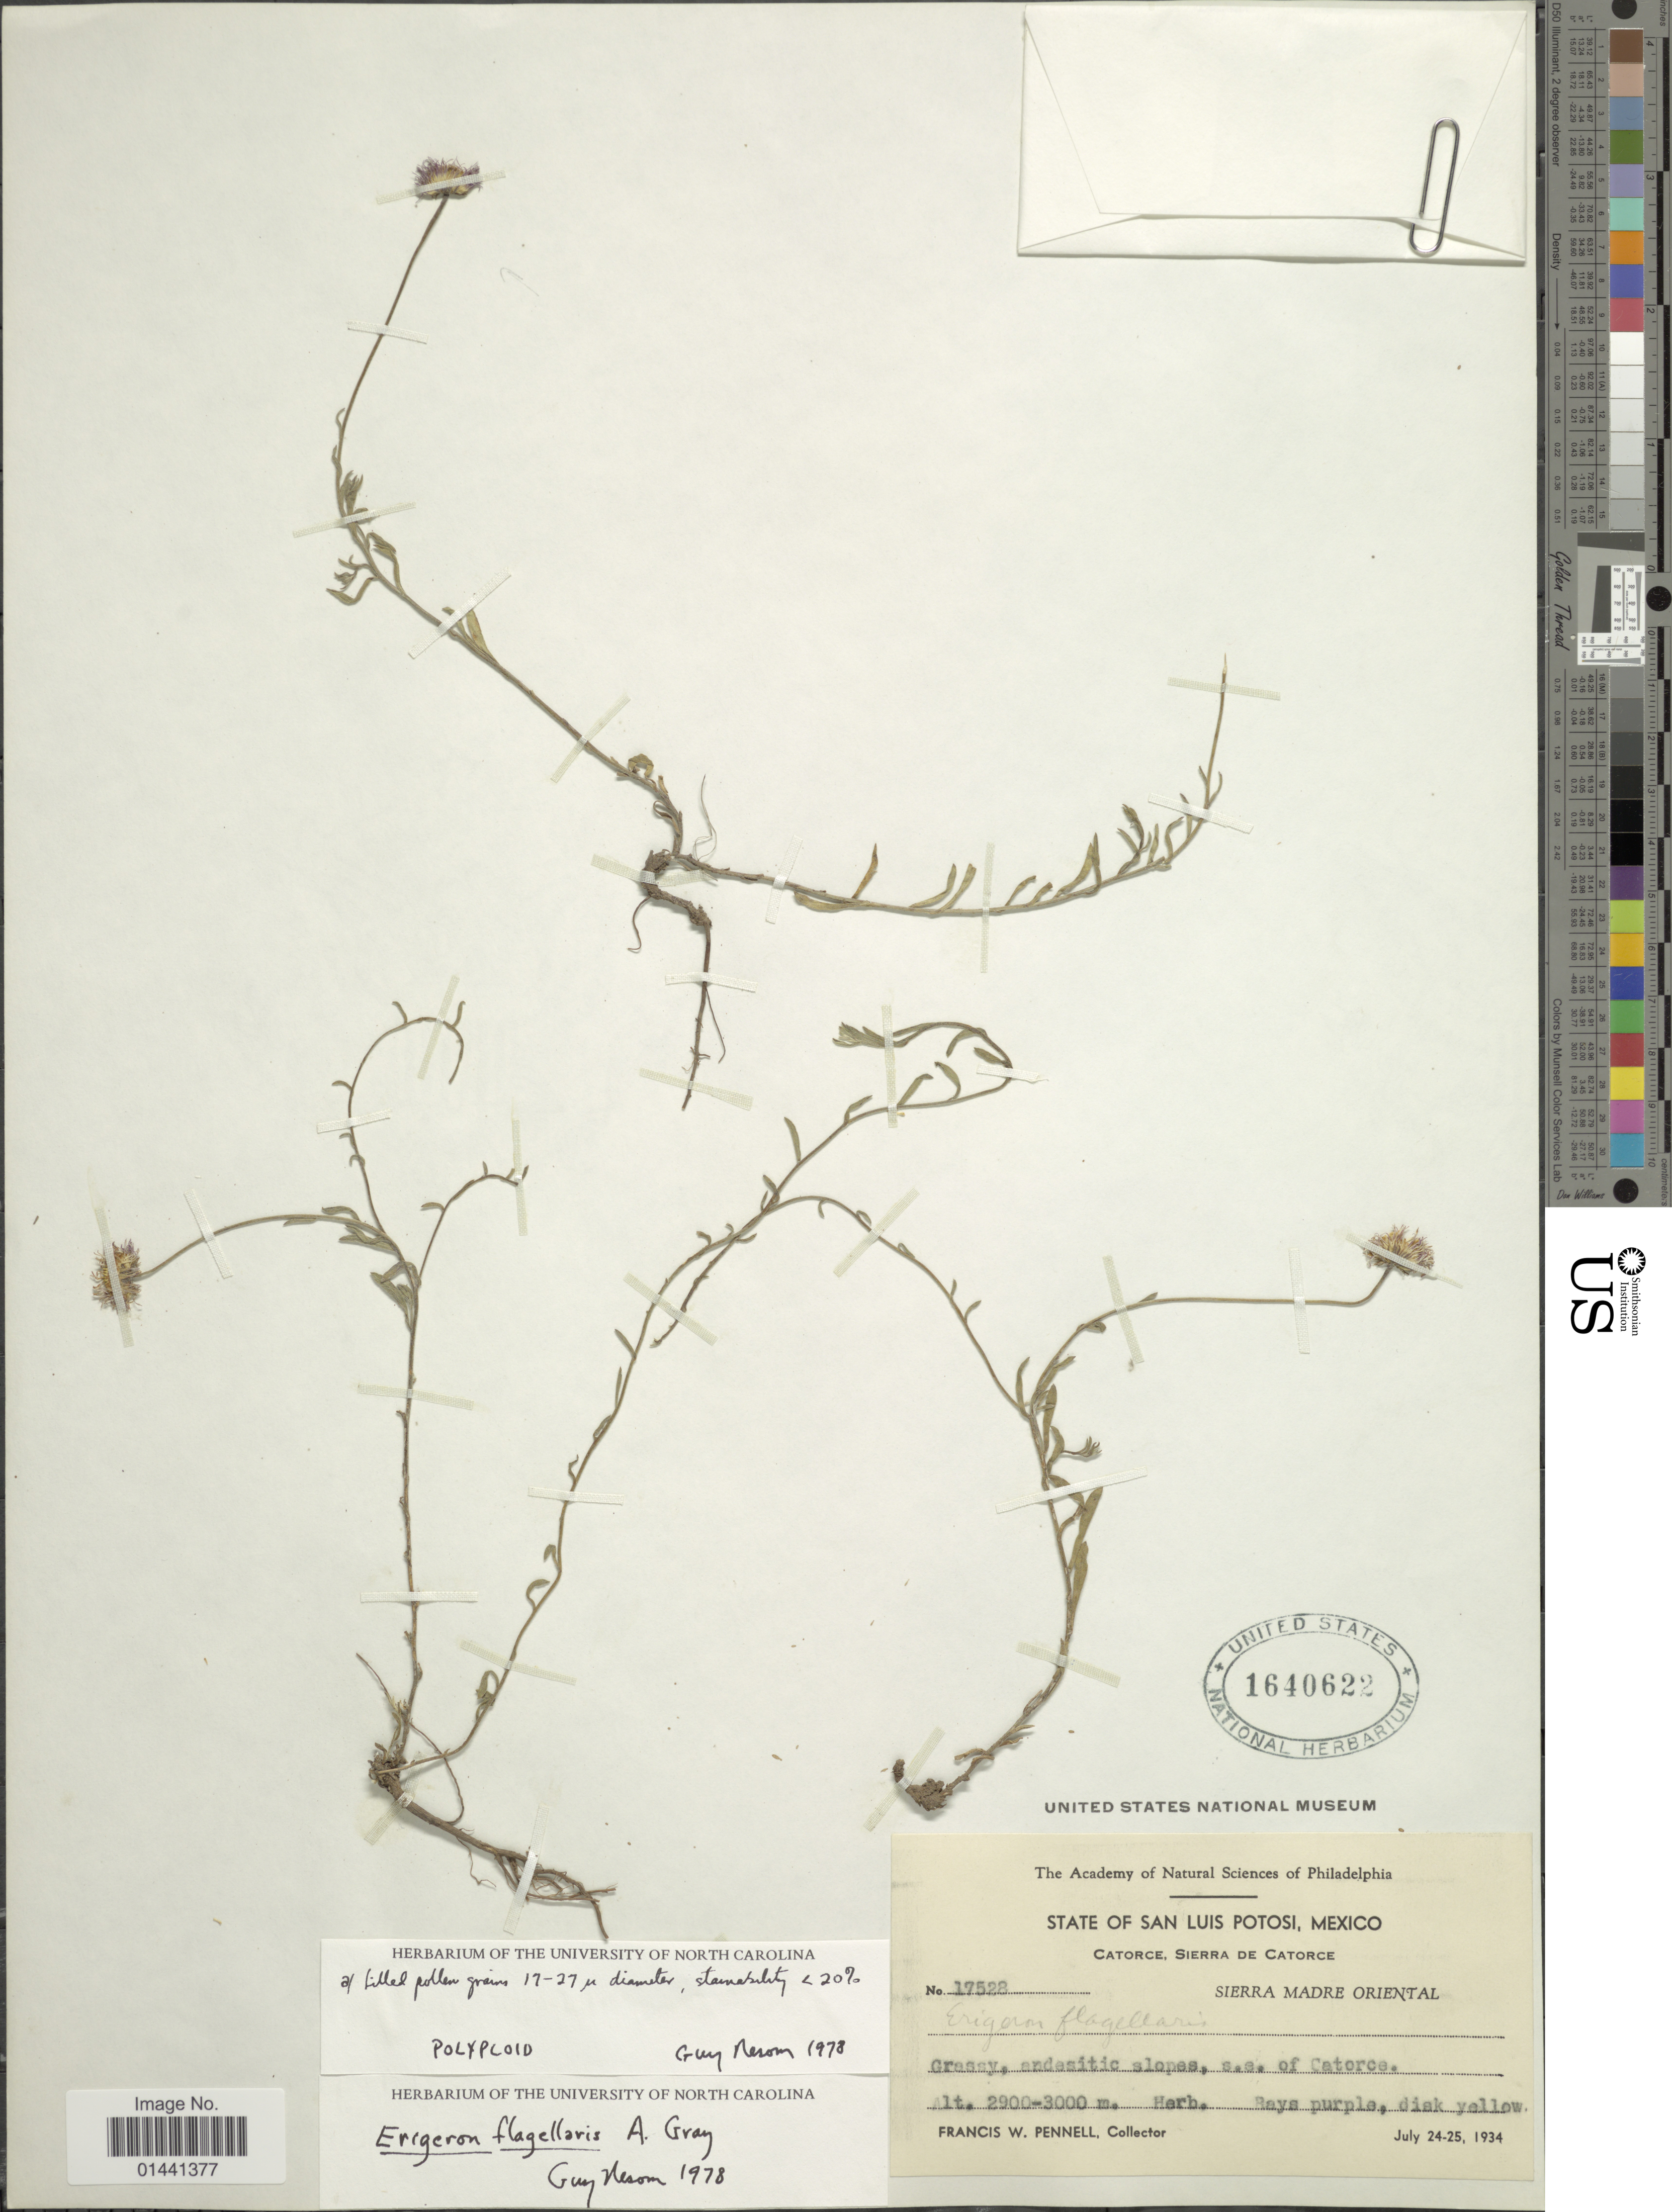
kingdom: Plantae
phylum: Tracheophyta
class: Magnoliopsida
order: Asterales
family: Asteraceae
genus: Erigeron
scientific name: Erigeron flagellaris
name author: A. Gray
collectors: F. W. Pennell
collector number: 17528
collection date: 1934-07-24/1934-07-25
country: Mexico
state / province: San Luis Potosí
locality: Catorce, Sierra de Catorce, Sierra Madre Oriental, grassy, andesitic slopes, s. e. of Catorce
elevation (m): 2900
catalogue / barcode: US 1640622